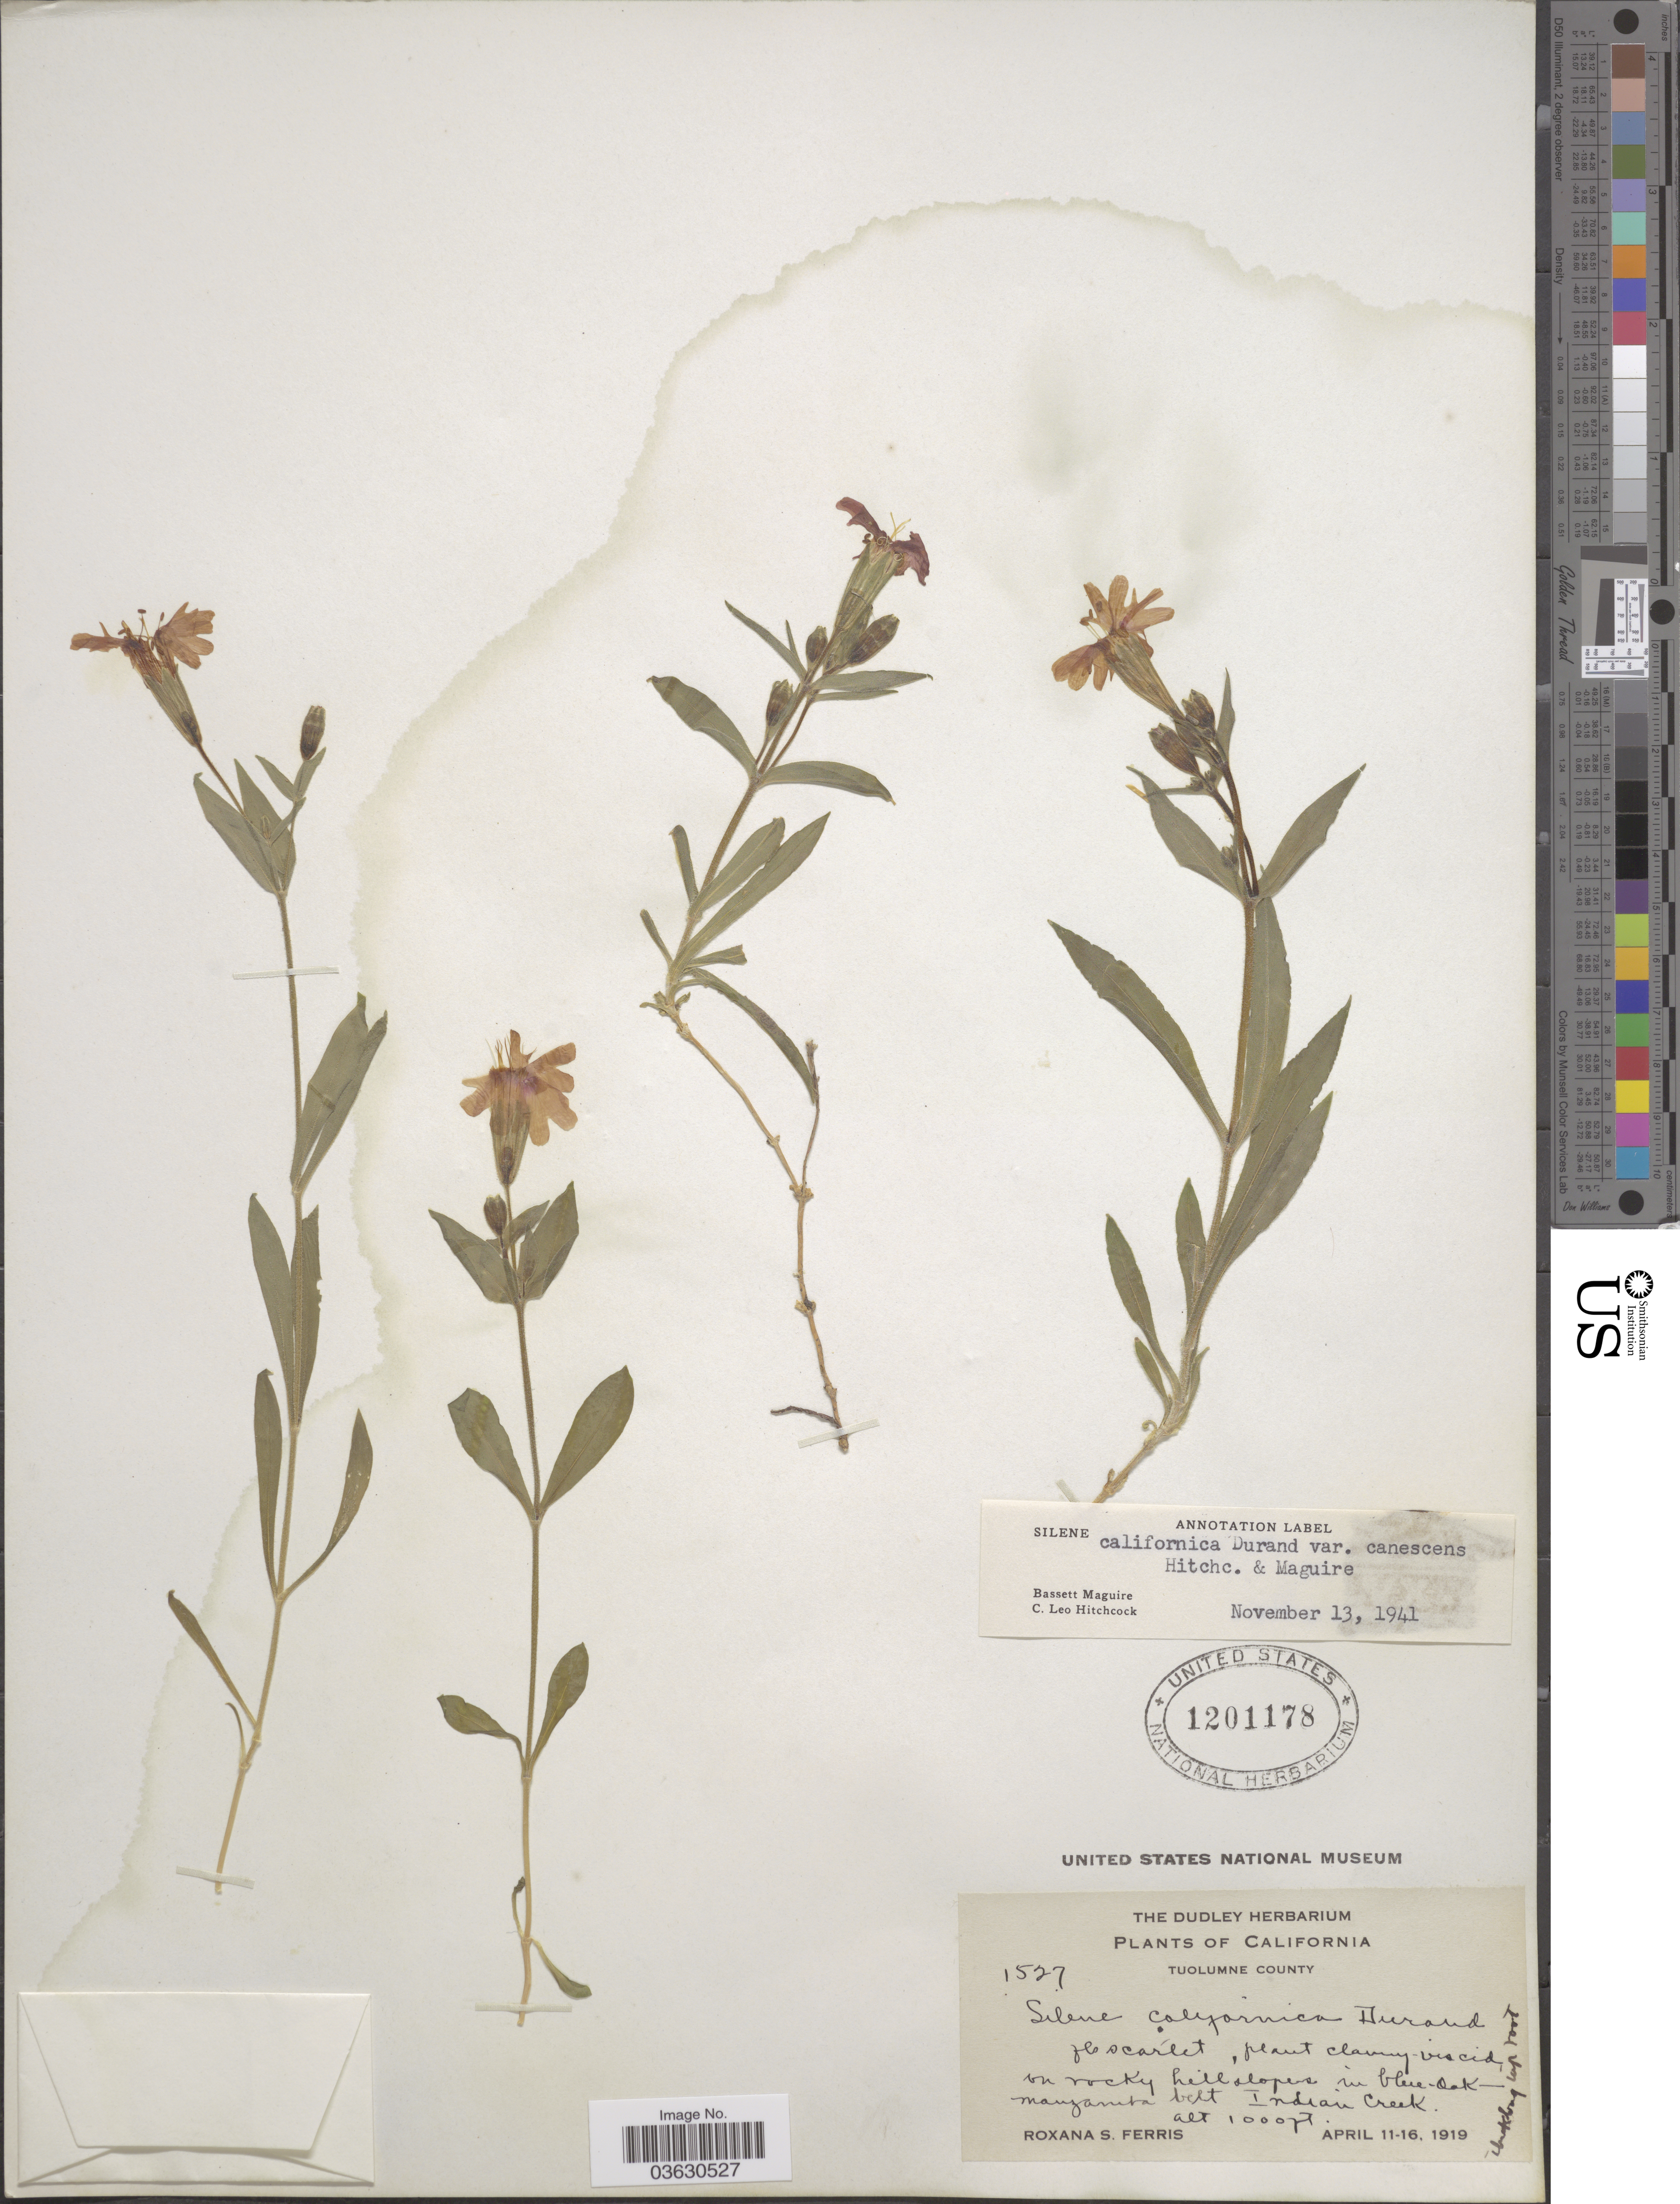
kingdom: Plantae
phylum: Tracheophyta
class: Magnoliopsida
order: Caryophyllales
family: Caryophyllaceae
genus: Silene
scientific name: Silene californica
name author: Durand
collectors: R. S. Ferris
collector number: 1527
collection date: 1919-04-11/1919-04-16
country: United States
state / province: California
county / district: Tuolumne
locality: Tuolumne County. On rocky hill slopes in blue-Oak - Manzanita belt Indian Creek.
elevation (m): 305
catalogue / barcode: US 1201178